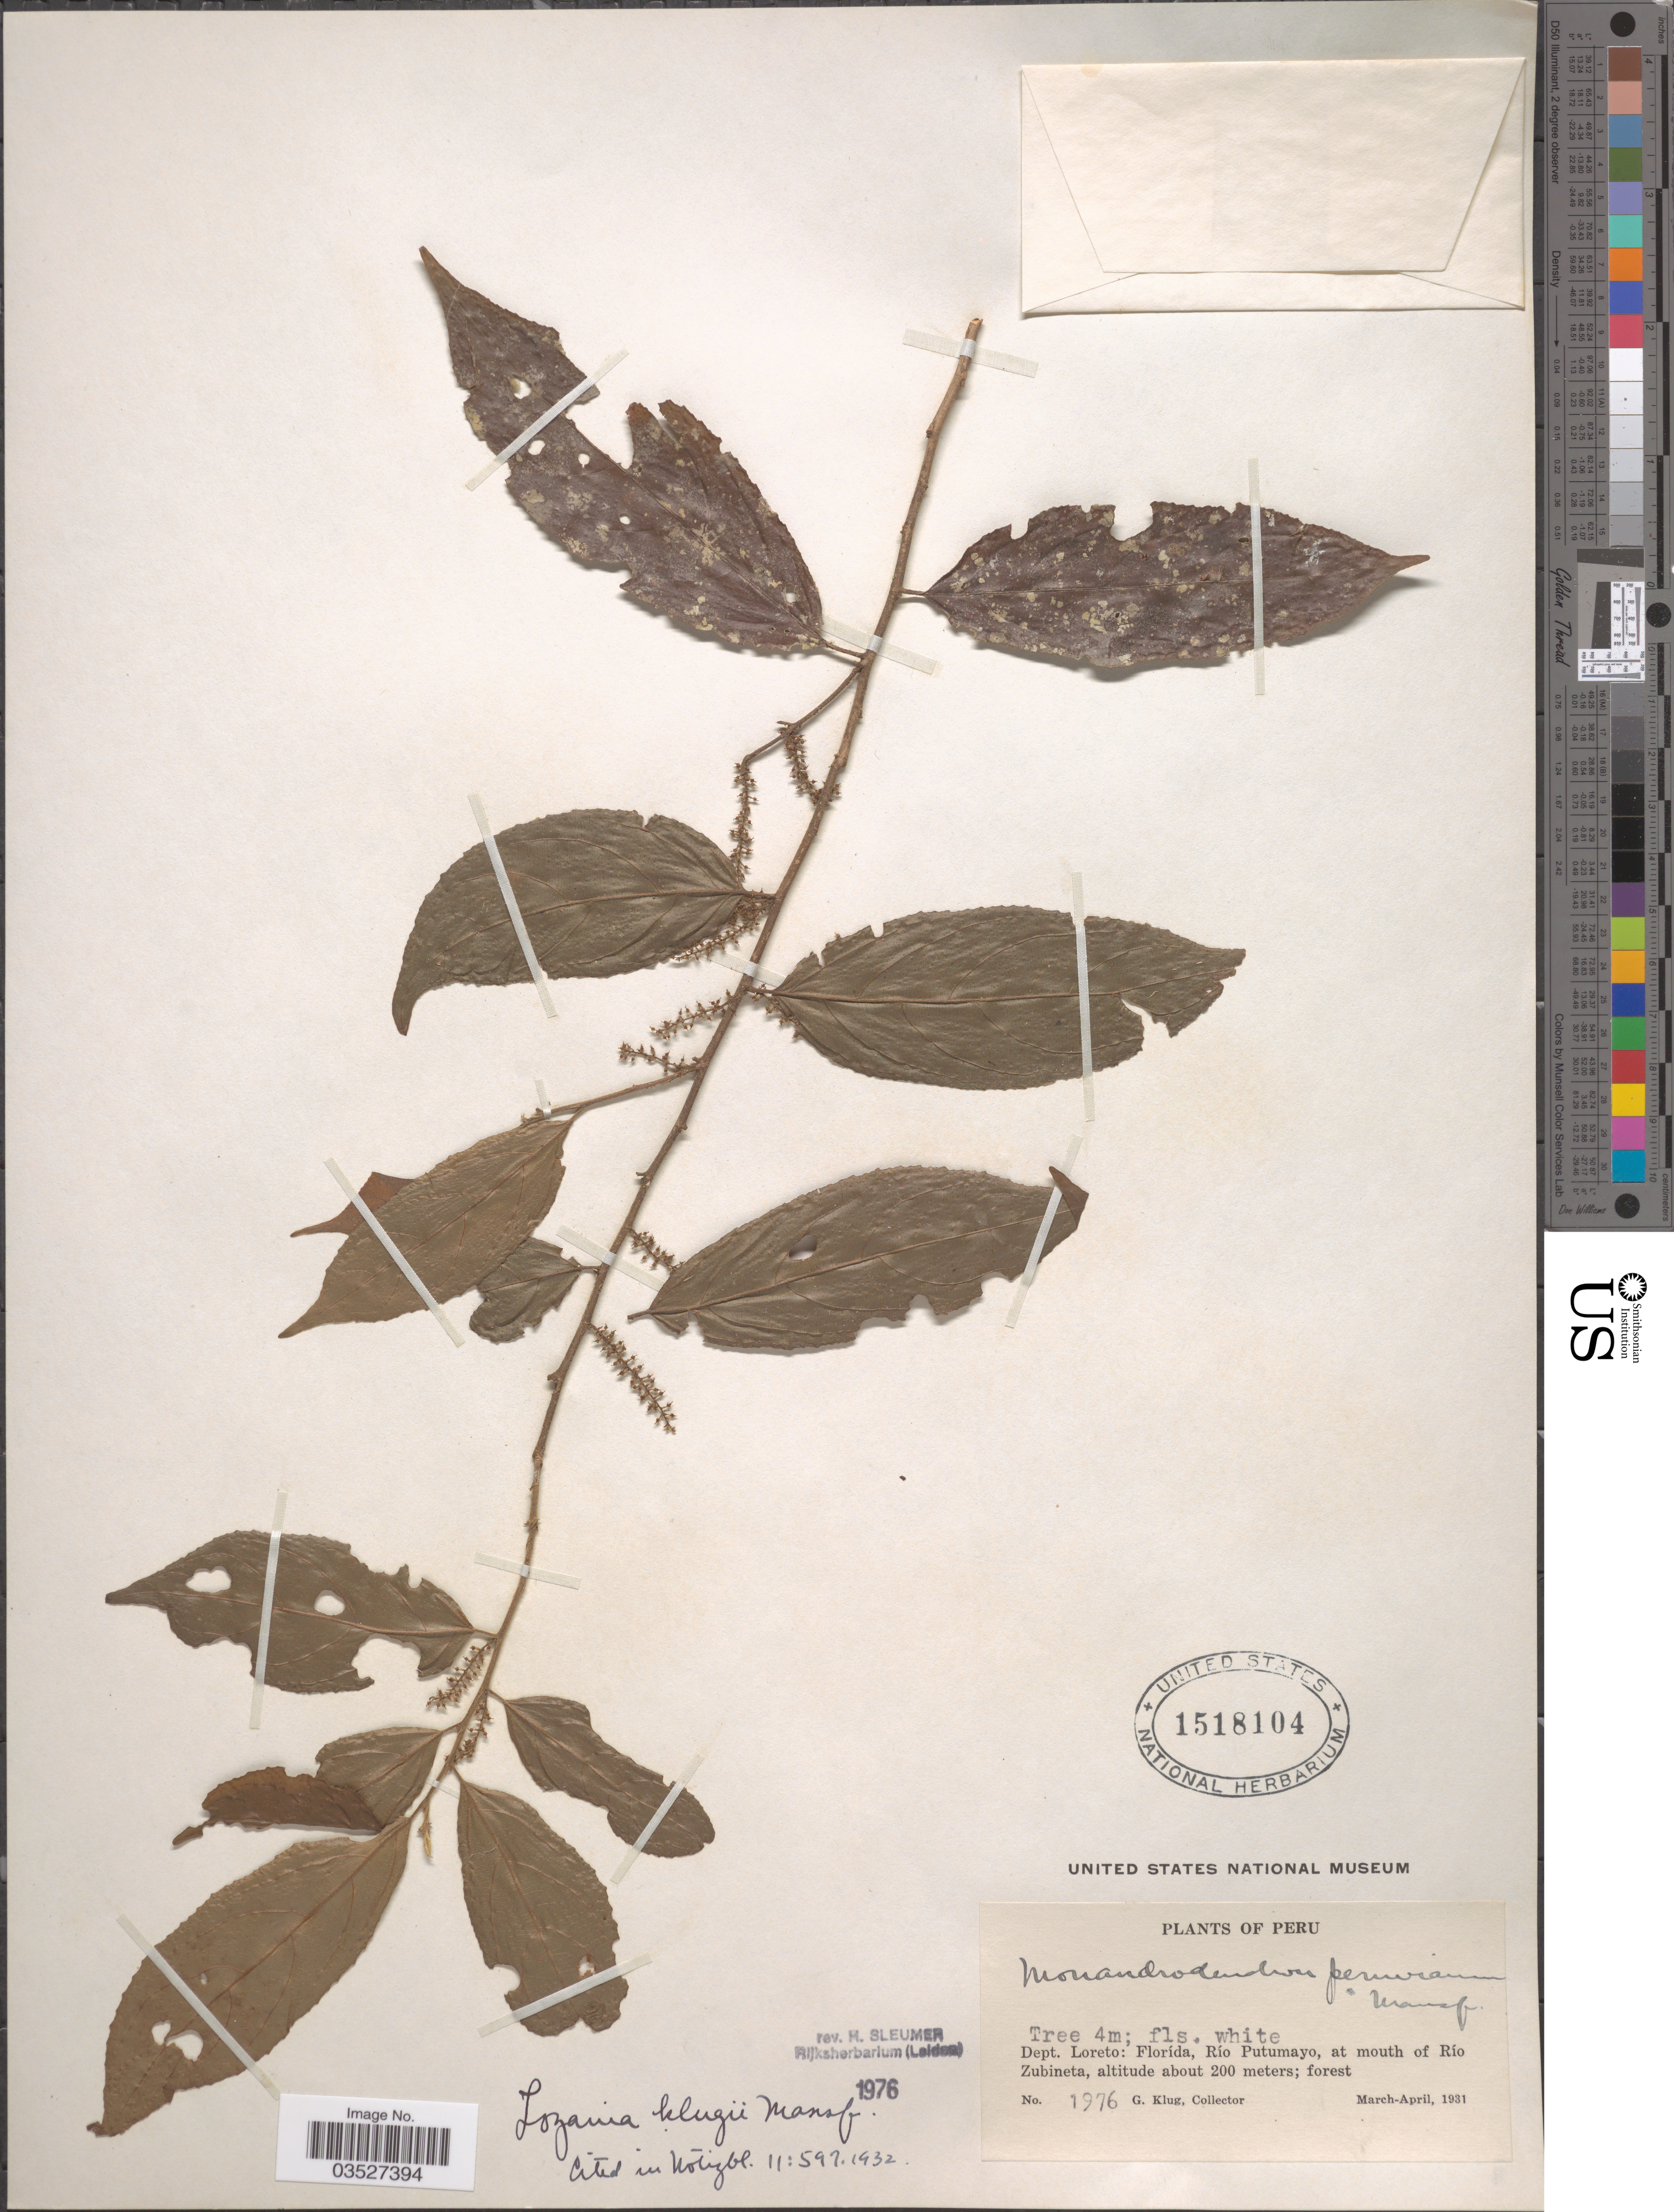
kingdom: Plantae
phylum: Tracheophyta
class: Magnoliopsida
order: Malpighiales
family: Lacistemataceae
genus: Lozania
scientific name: Lozania klugii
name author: (Mansf.) Mansf.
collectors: G. Klug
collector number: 1976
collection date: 1931-03/1931-04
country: Peru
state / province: Loreto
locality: Dept. Loreto: Florída, Río Putumayo, at mouth of Río Zubineta.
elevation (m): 200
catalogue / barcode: US 1518104